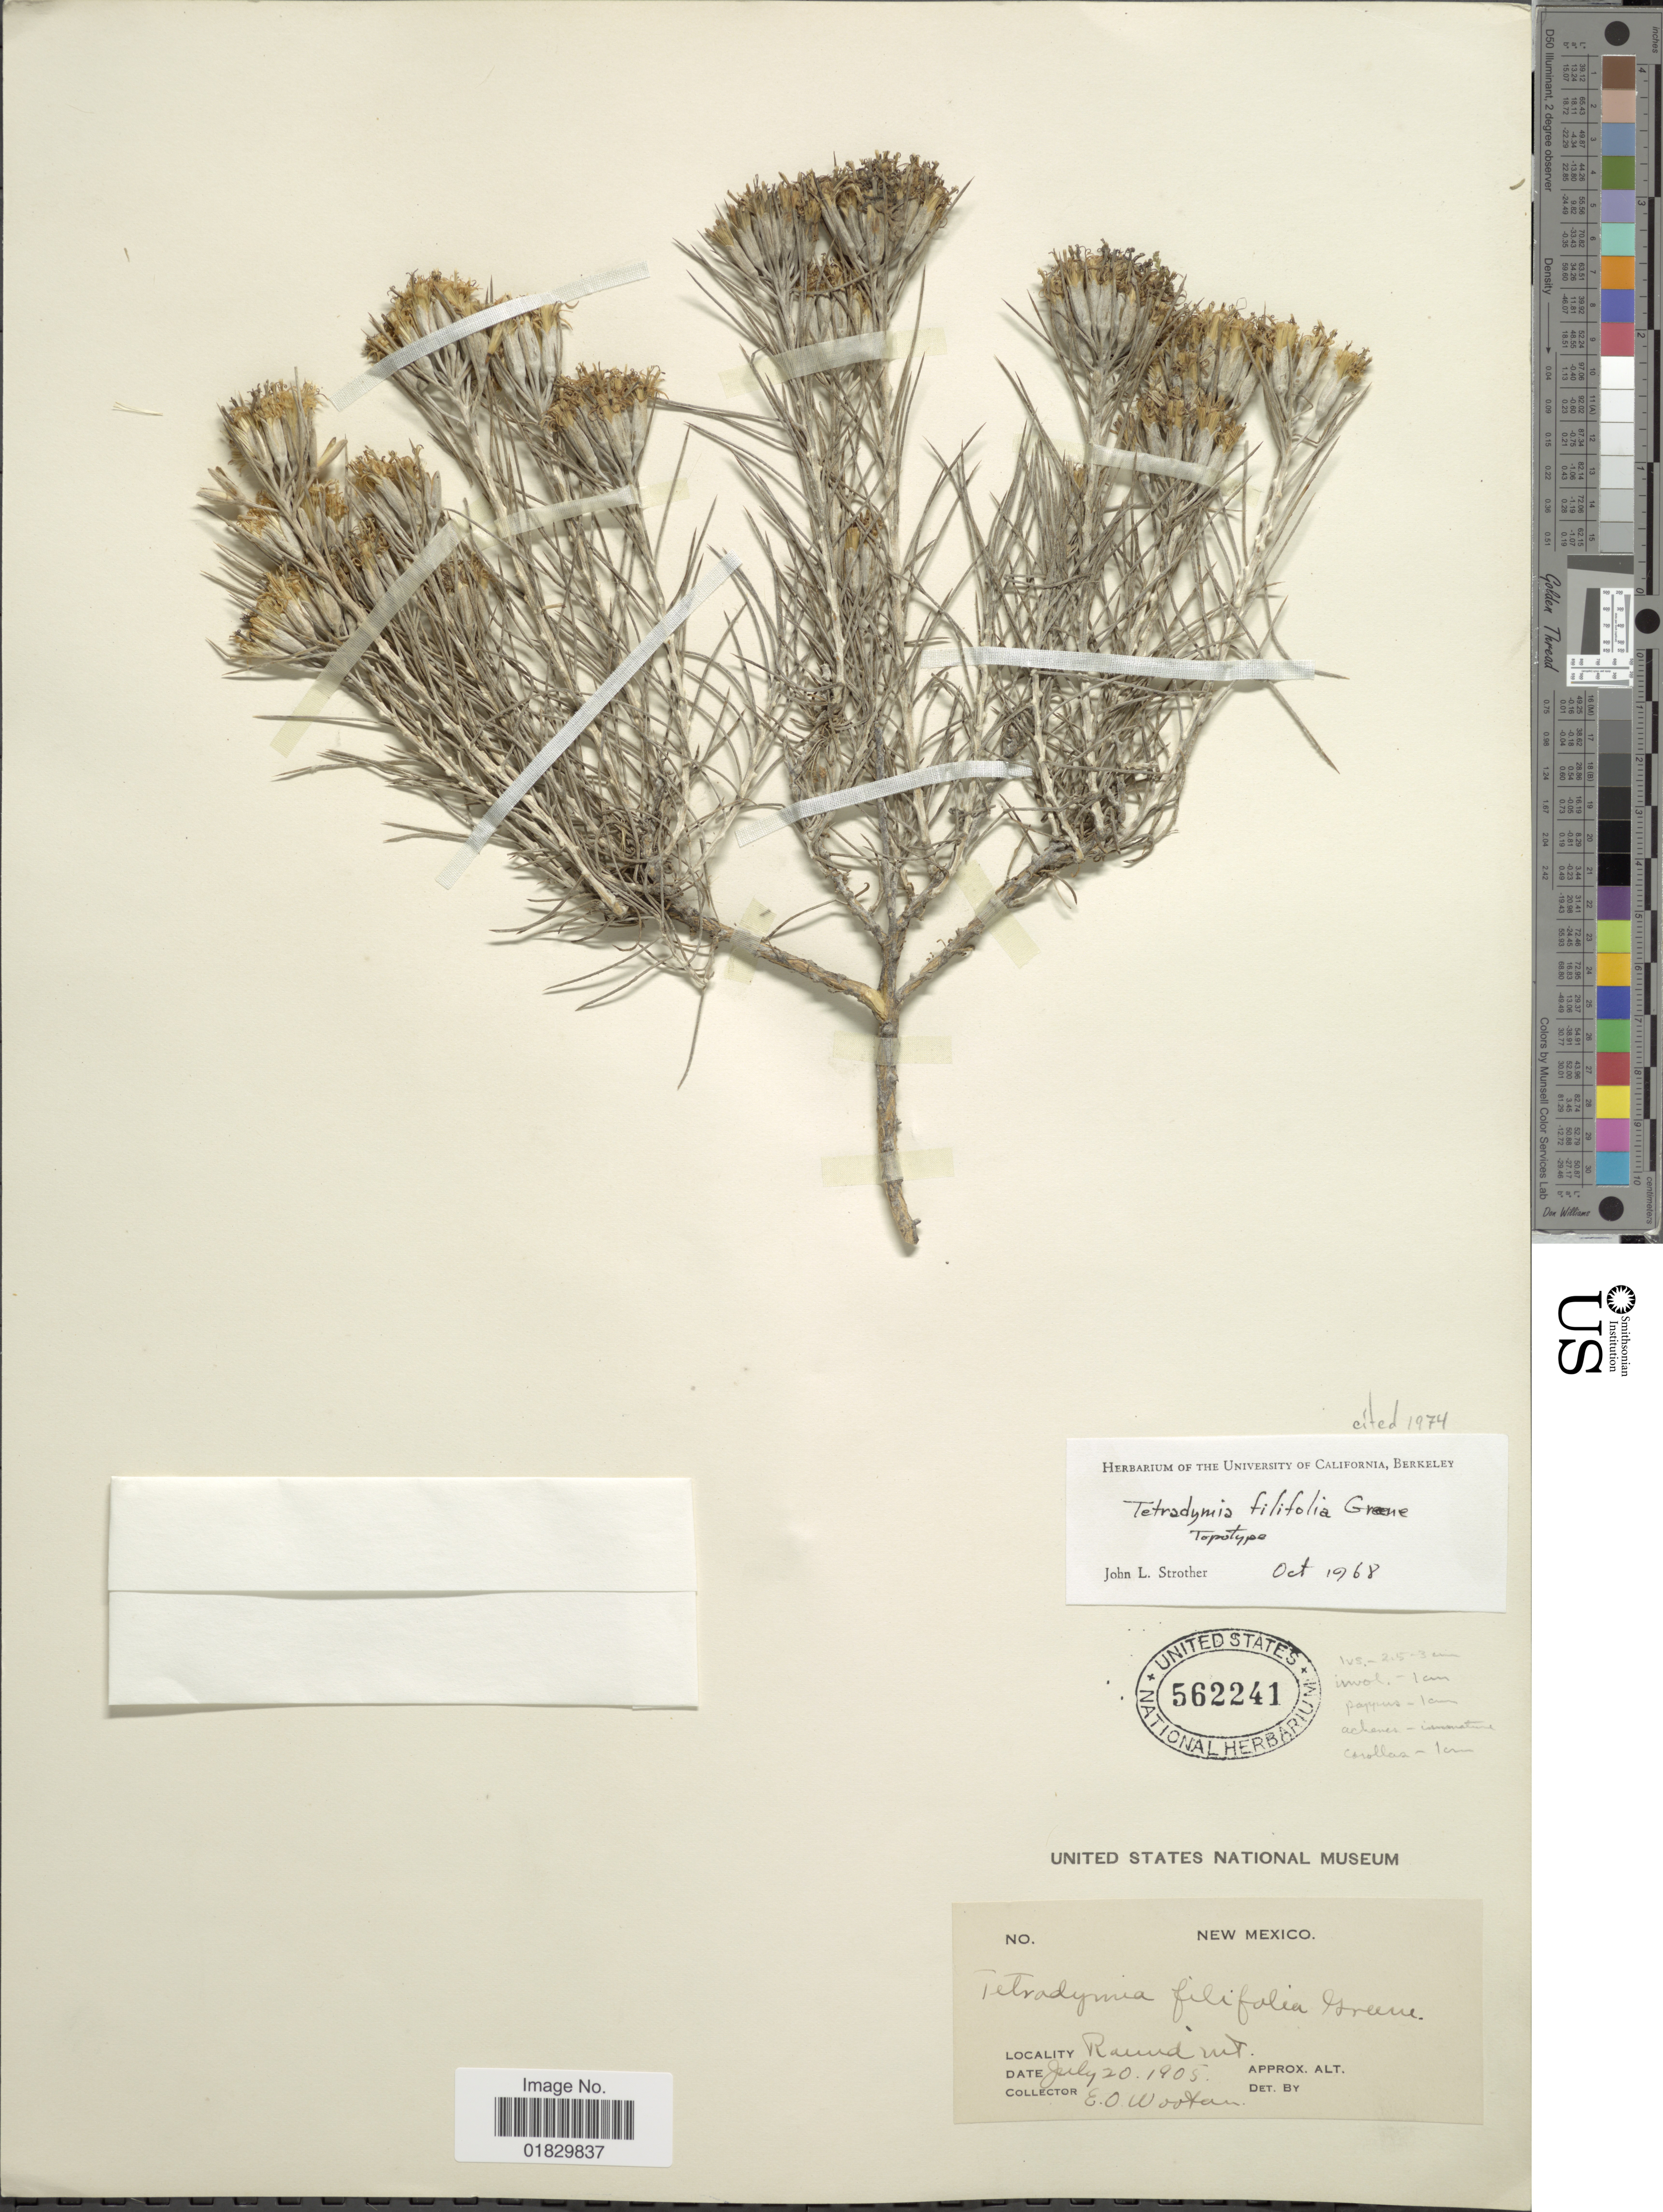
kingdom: Plantae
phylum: Tracheophyta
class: Magnoliopsida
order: Asterales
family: Asteraceae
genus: Tetradymia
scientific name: Tetradymia filifolia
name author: Greene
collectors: E. O. Wooton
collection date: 1905-07-20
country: United States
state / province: New Mexico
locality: Round Mt.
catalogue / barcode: US 562241